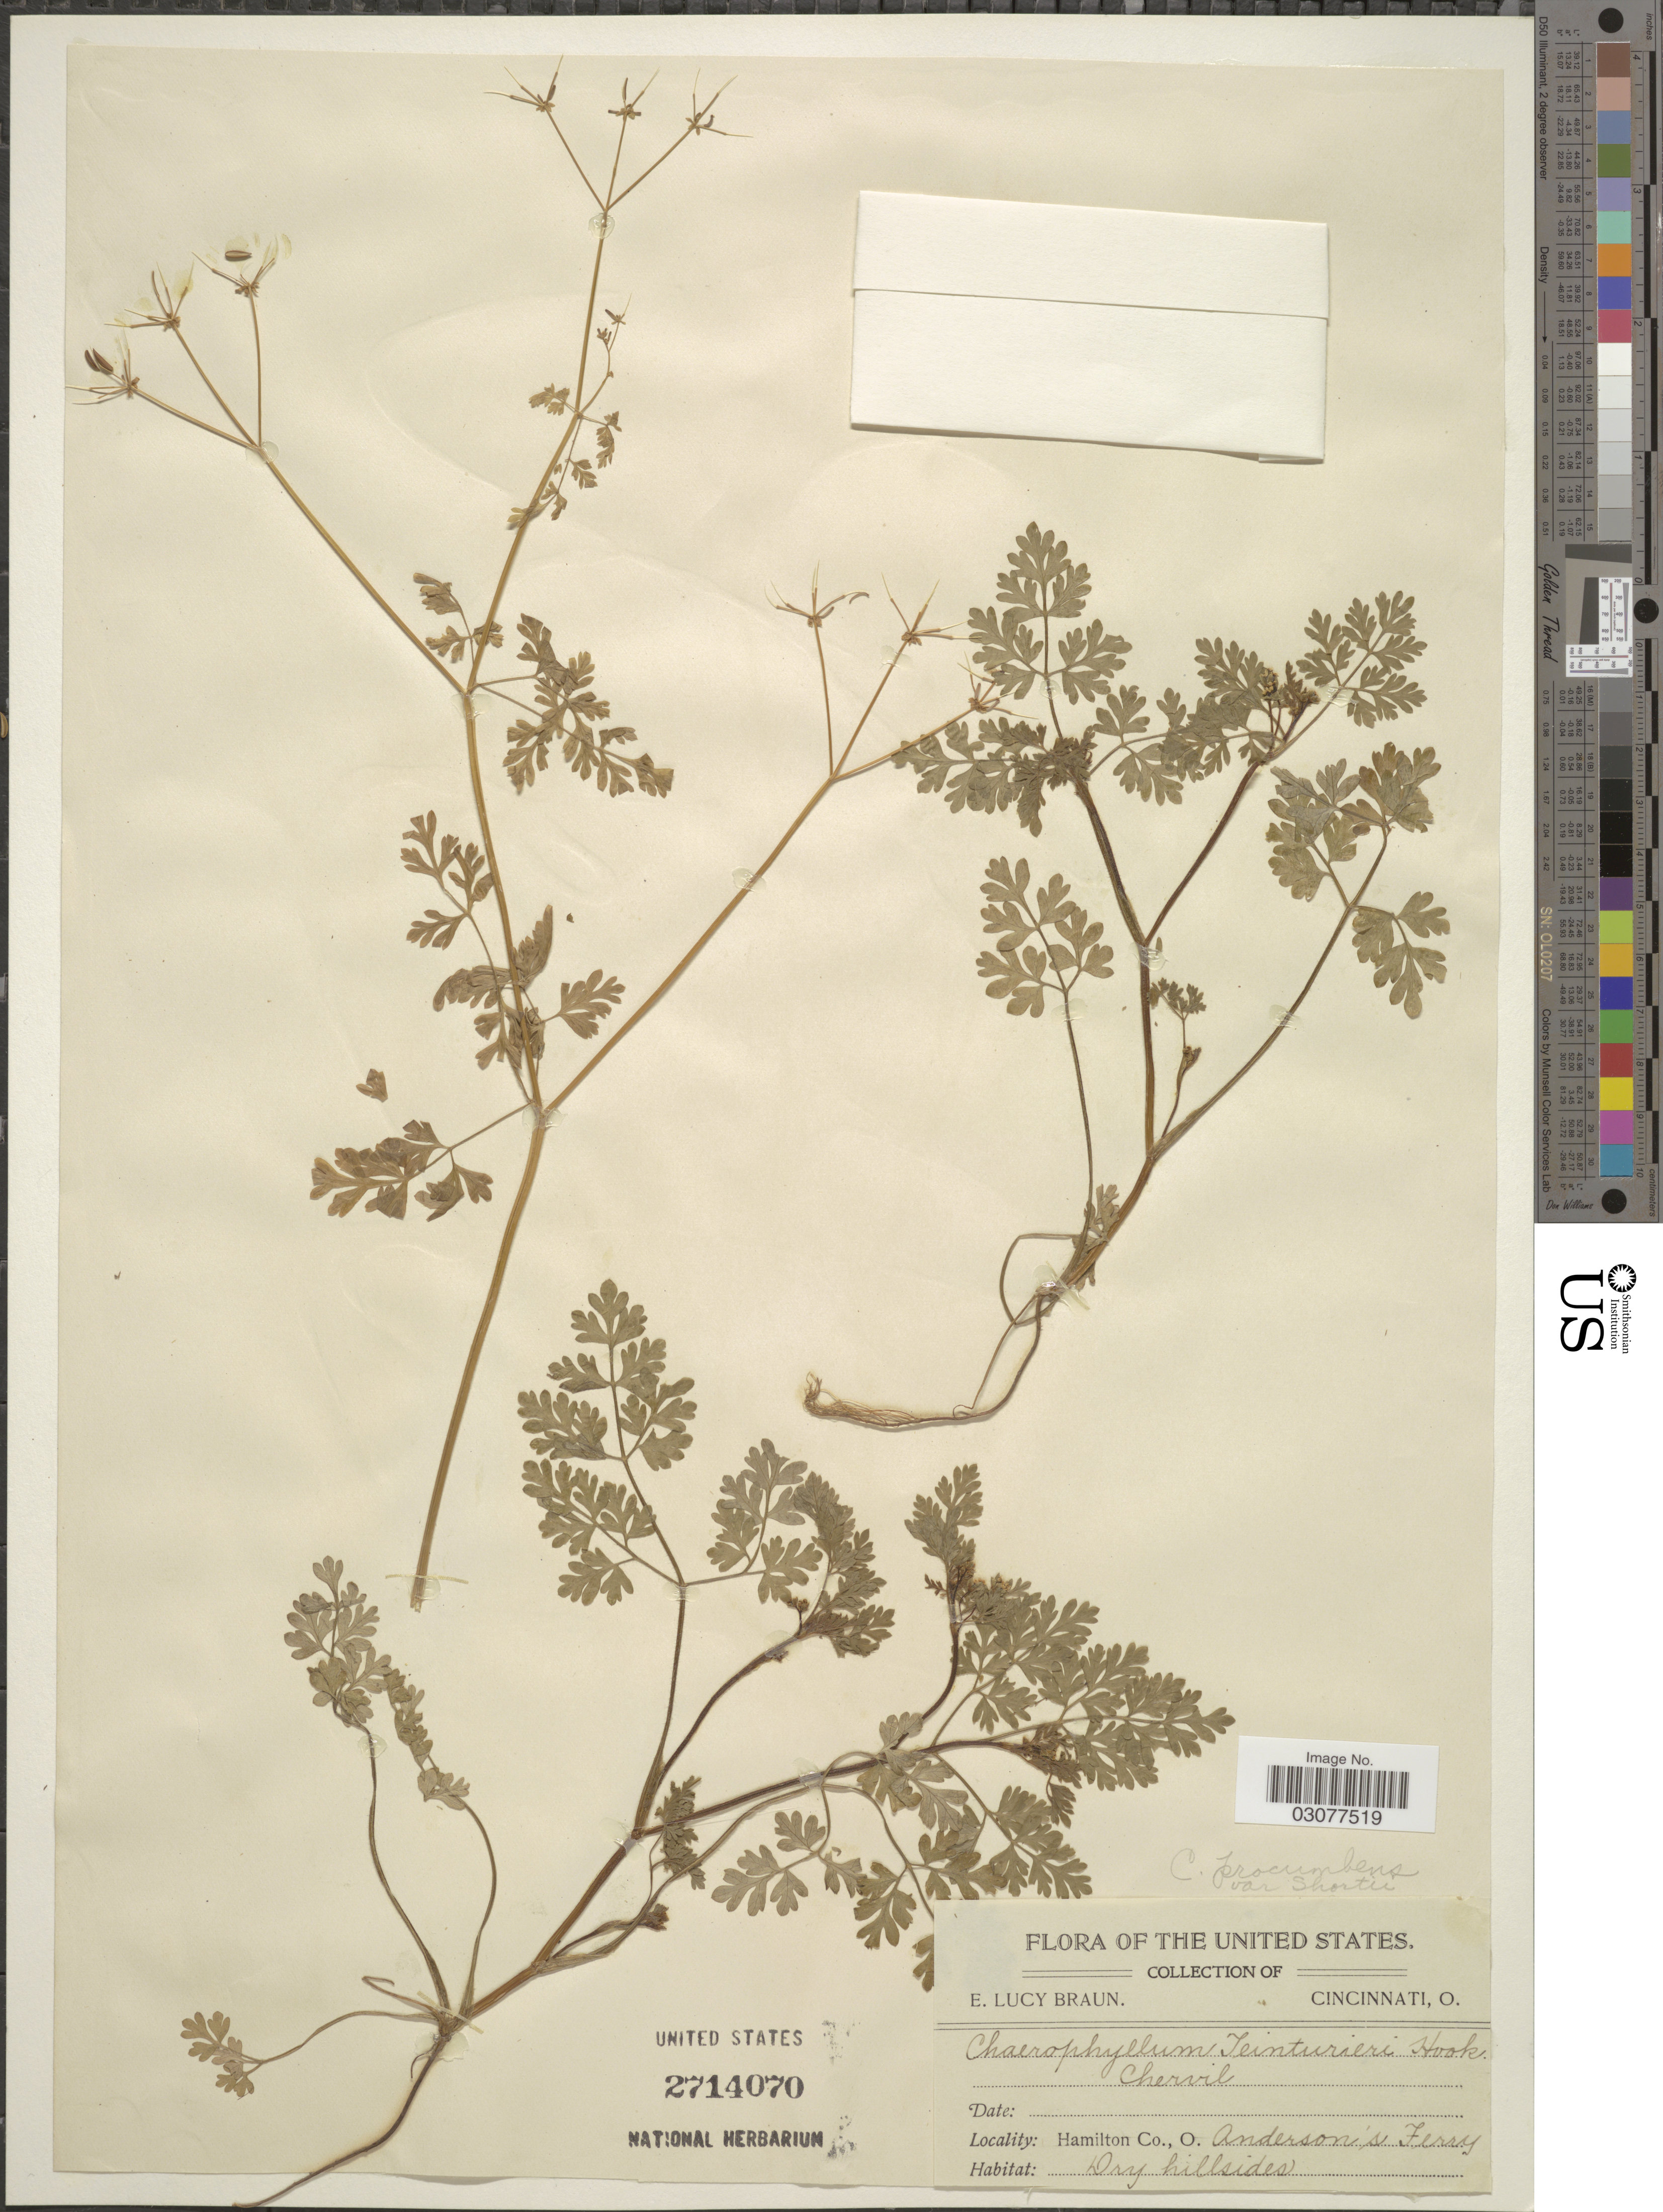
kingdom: Plantae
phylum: Tracheophyta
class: Magnoliopsida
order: Apiales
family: Apiaceae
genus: Chaerophyllum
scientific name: Chaerophyllum procumbens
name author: (L.) Crantz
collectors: E. L. Braun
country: United States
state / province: Ohio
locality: Hamilton Co., O. Anderson's Ferry.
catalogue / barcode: US 2714070